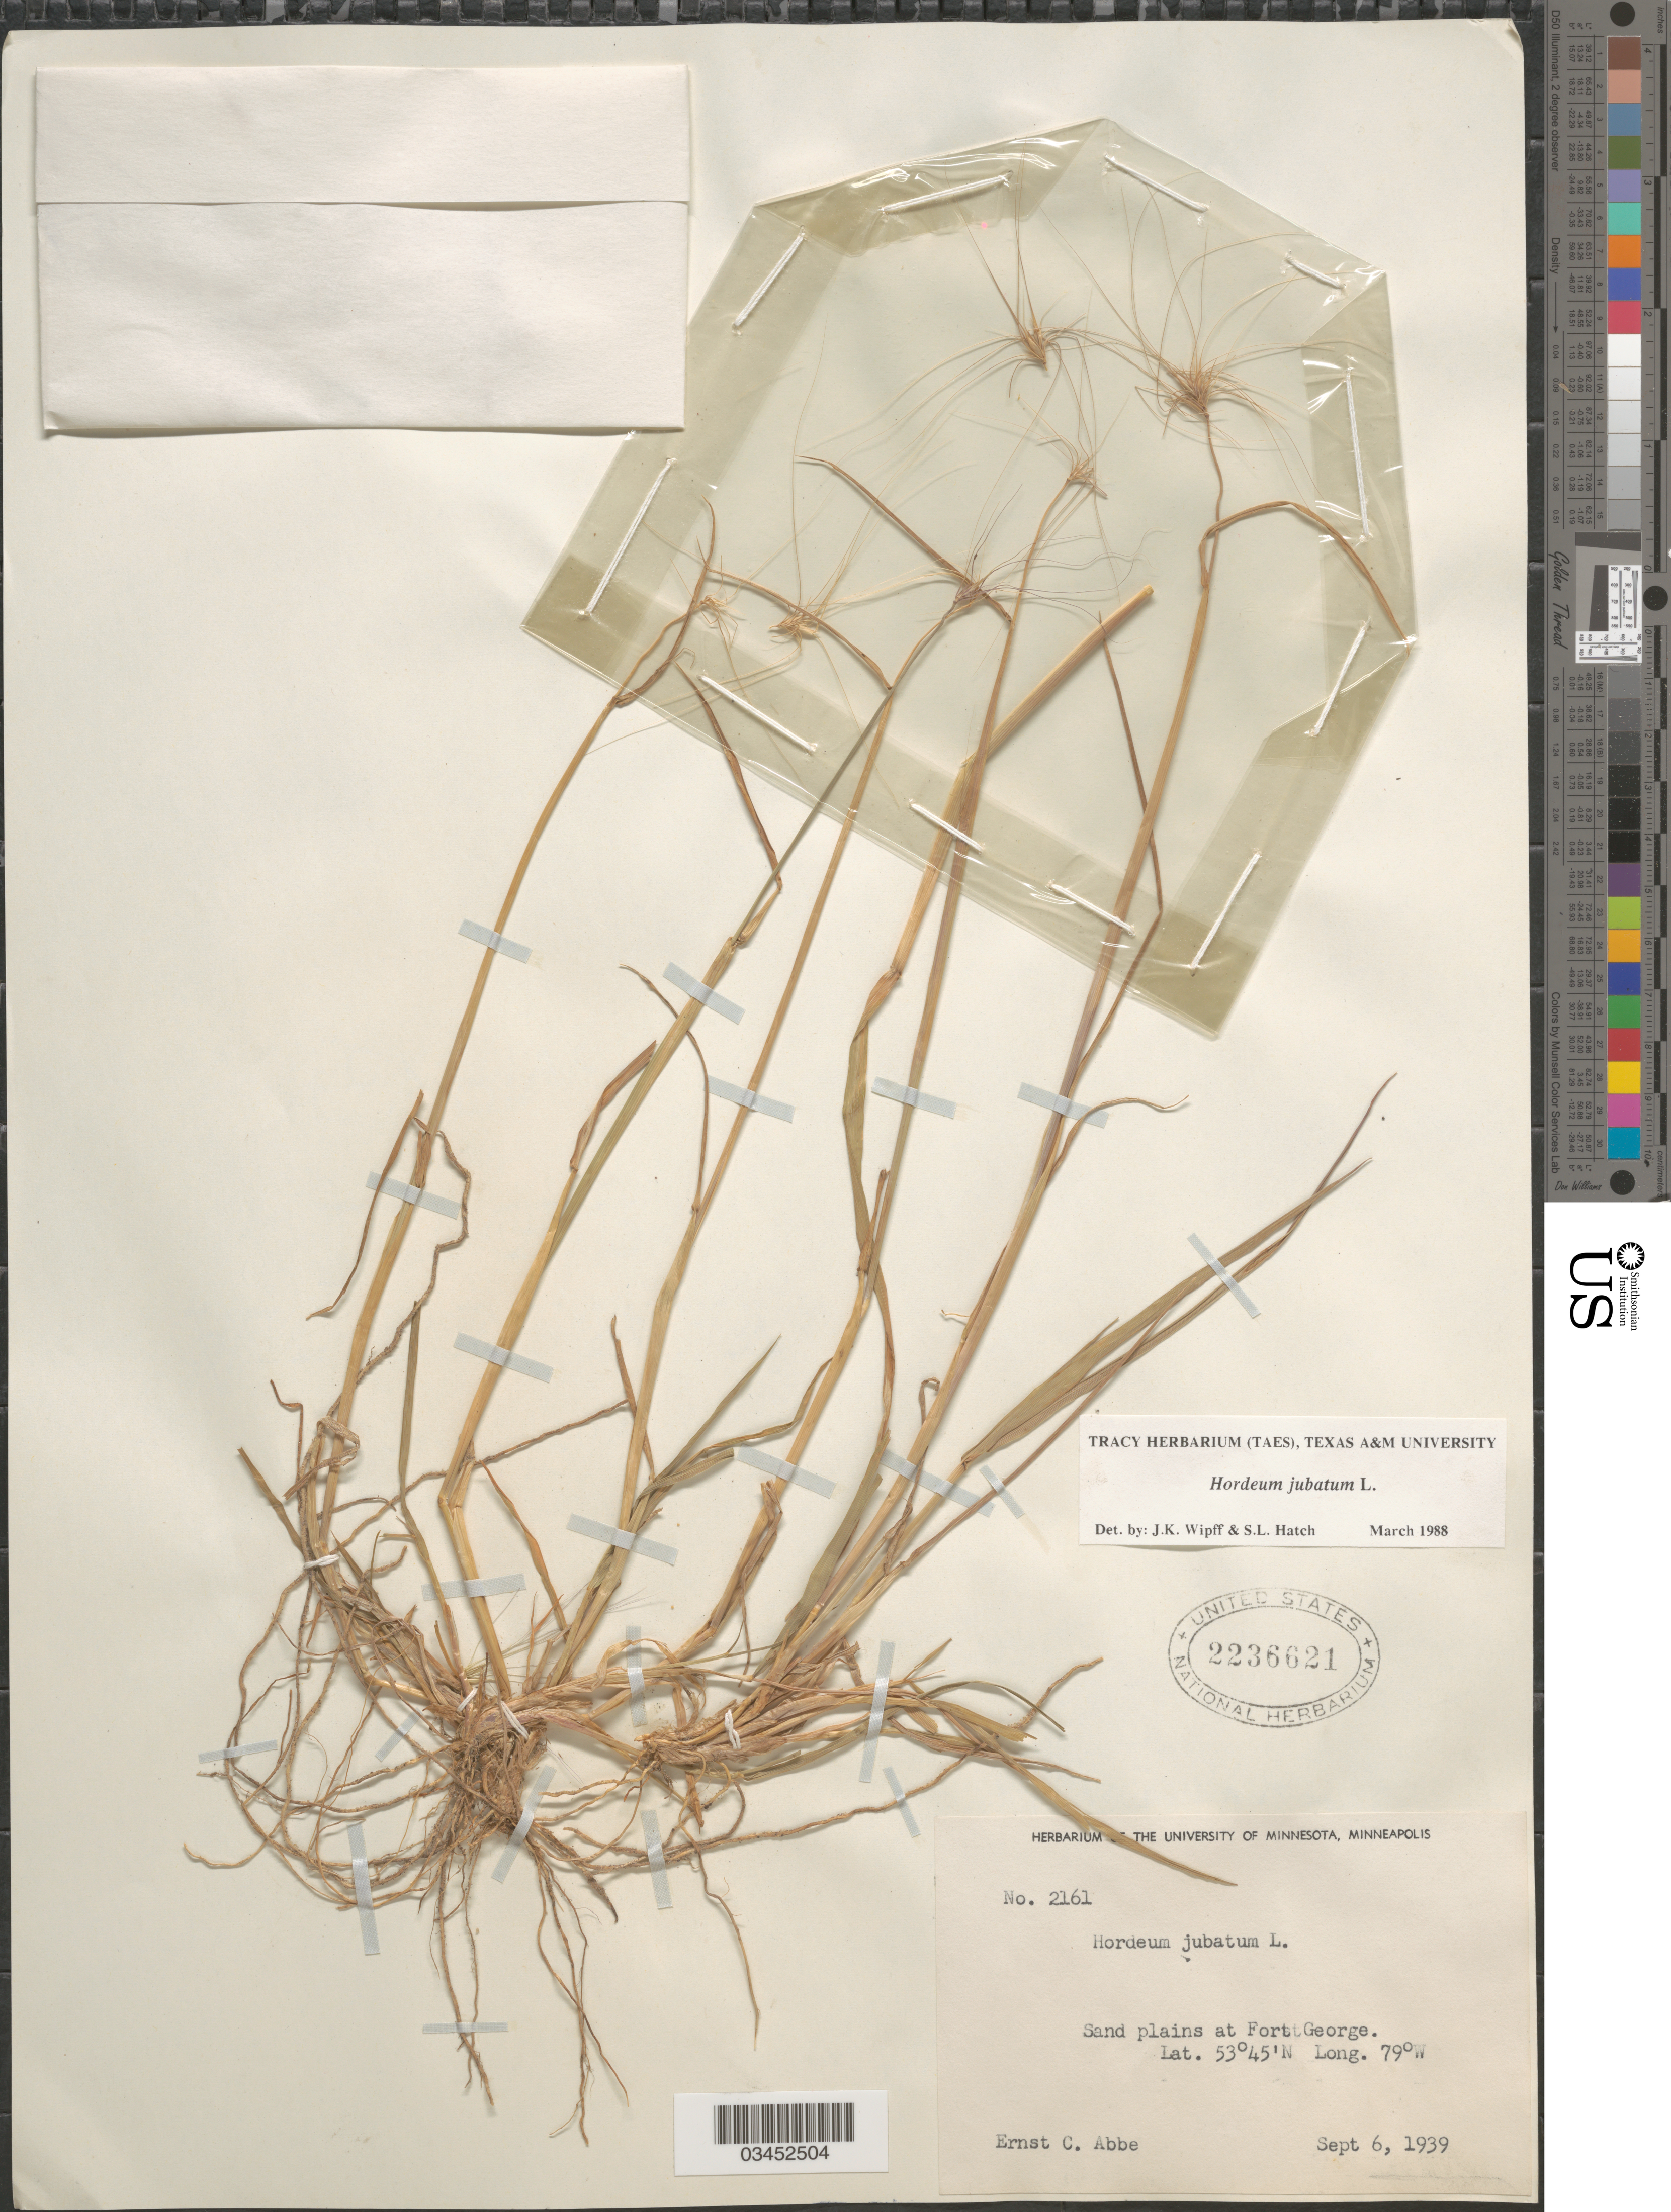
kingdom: Plantae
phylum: Tracheophyta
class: Liliopsida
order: Poales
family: Poaceae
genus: Hordeum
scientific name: Hordeum jubatum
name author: L.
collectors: E. C. Abbe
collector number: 2161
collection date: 1939-09-06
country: United States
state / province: Minnesota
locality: Sand plains at Fort George.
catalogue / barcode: US 2236621